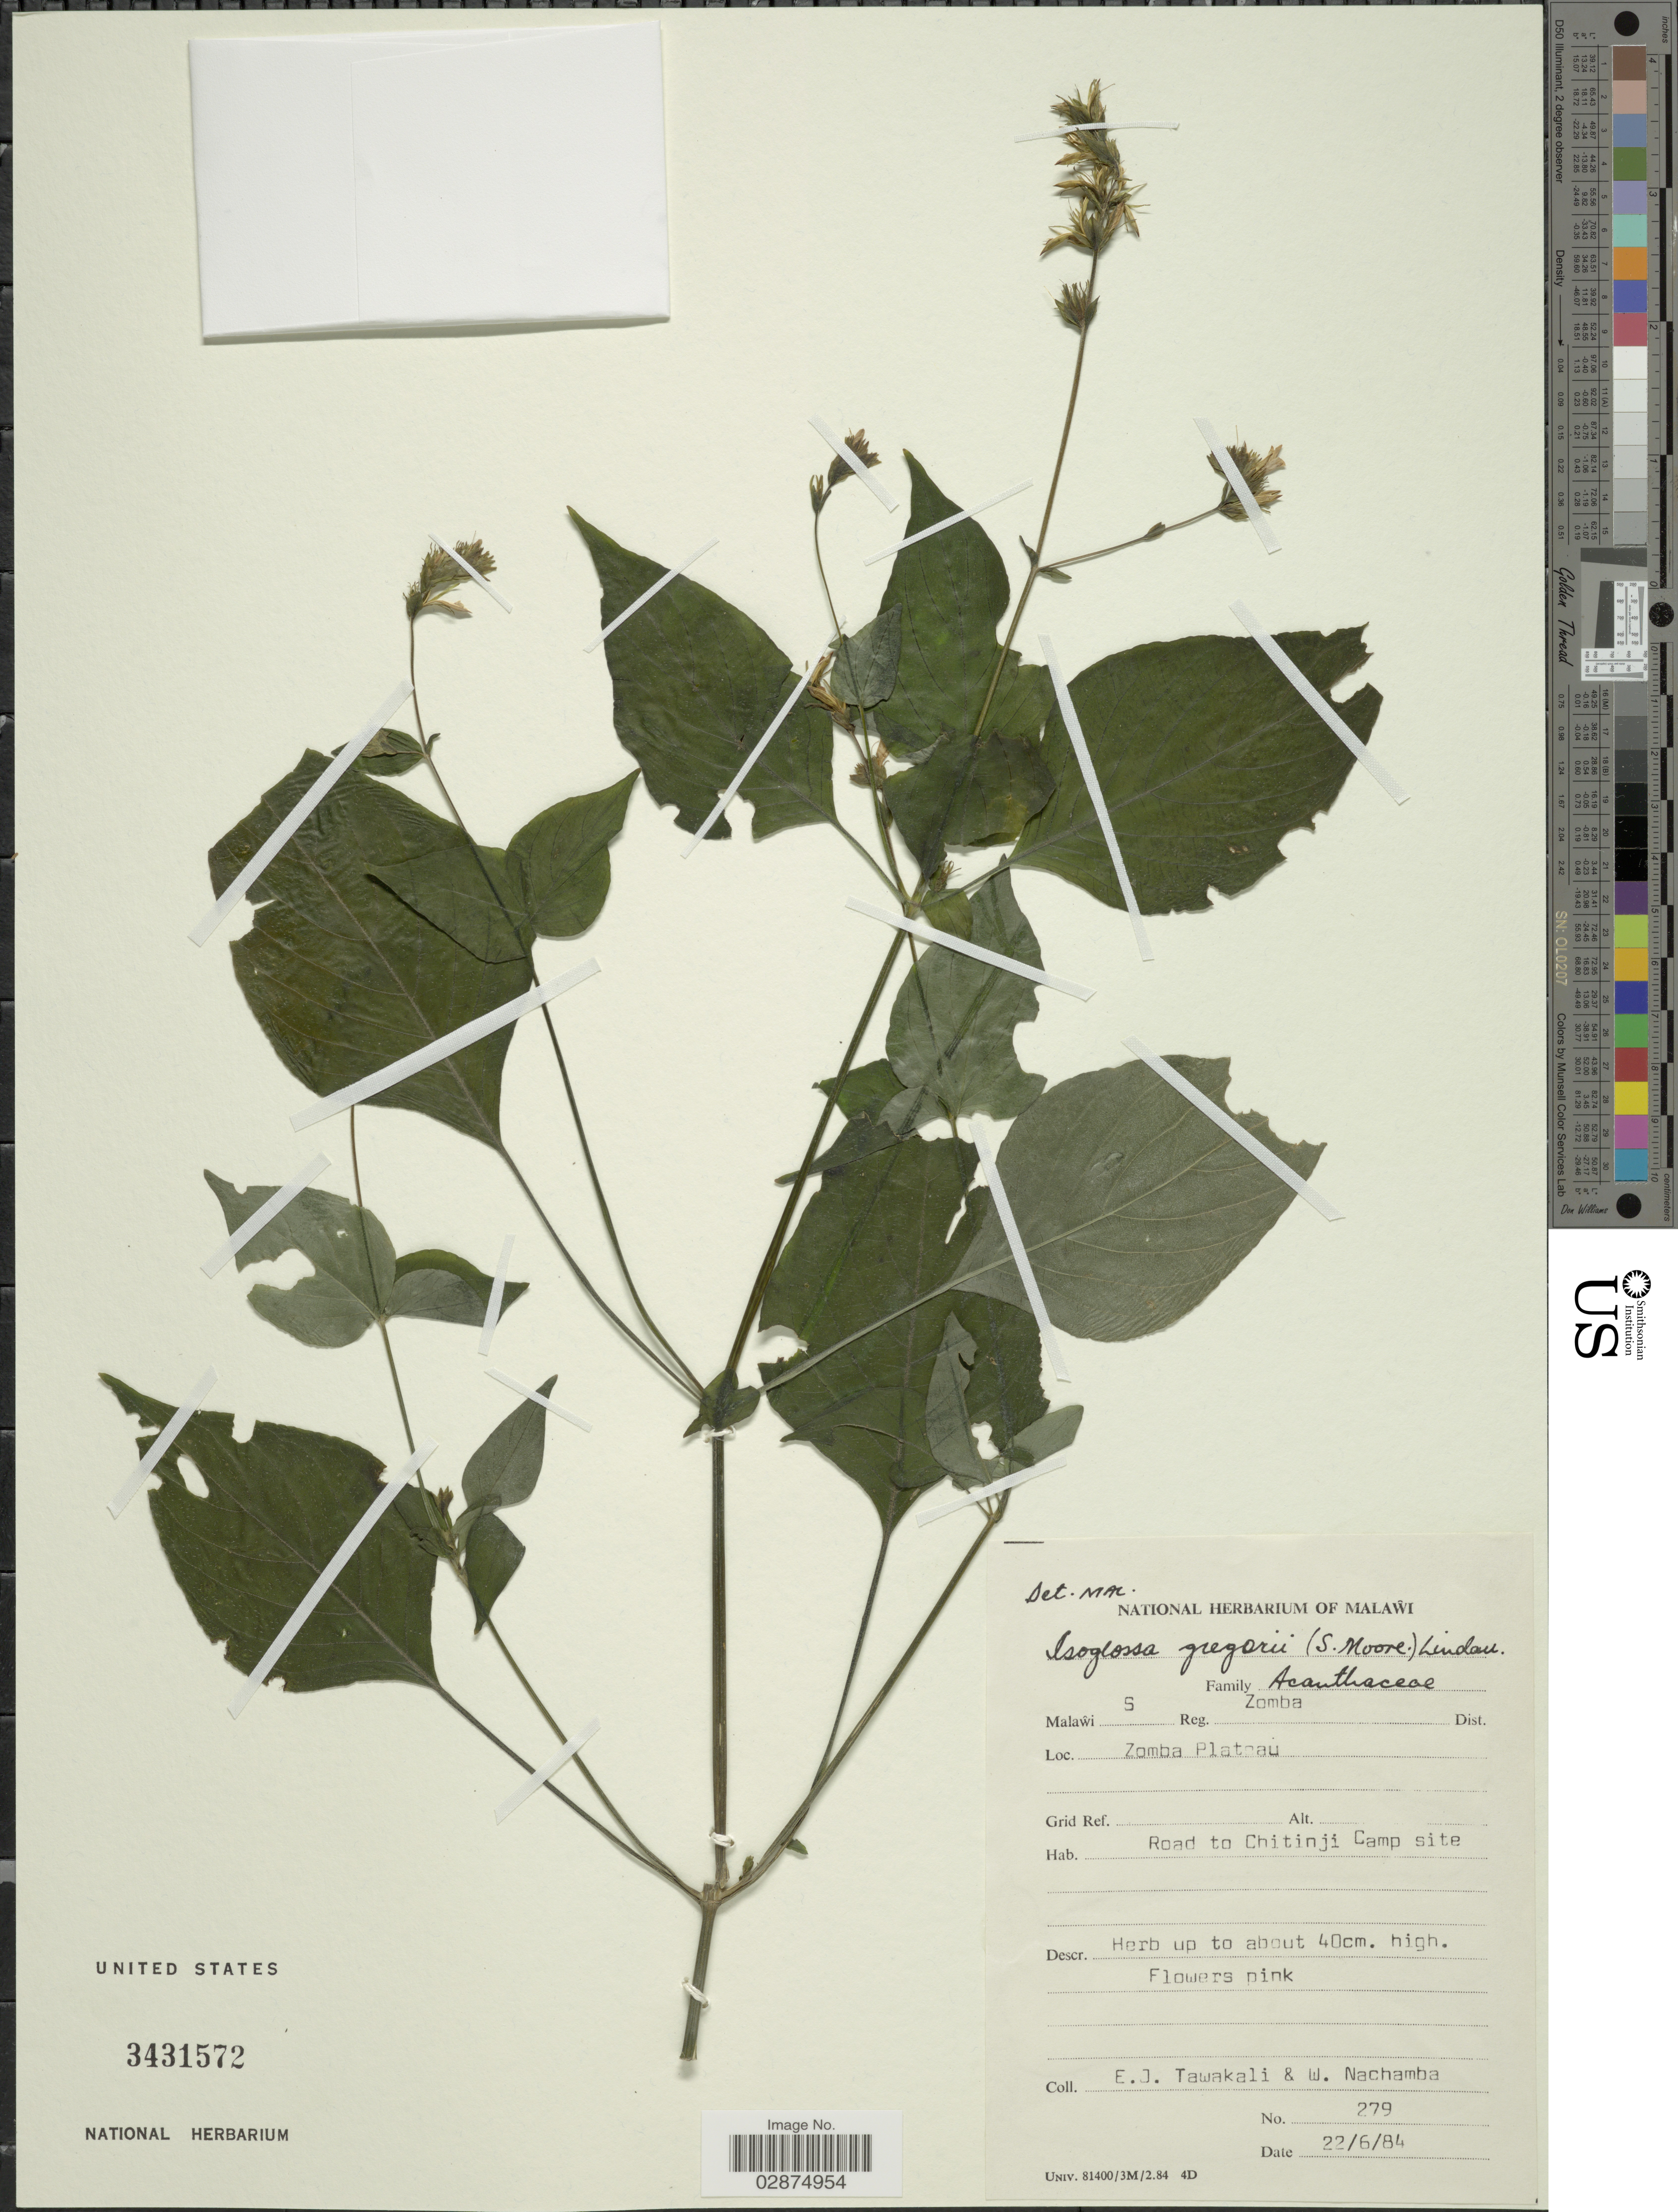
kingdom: Plantae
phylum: Tracheophyta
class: Magnoliopsida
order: Lamiales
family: Acanthaceae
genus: Isoglossa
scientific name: Isoglossa gregoryi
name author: (S. Moore) Lindau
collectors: E. Tawakali & W. Nachamba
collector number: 279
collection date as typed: Transcribed d/m/y: 22/6/84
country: Malawi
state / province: Southern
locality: S Reg. Zomba Dist. Zomba Plateau. Road to Chitinji Camp site.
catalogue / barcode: US 3431572